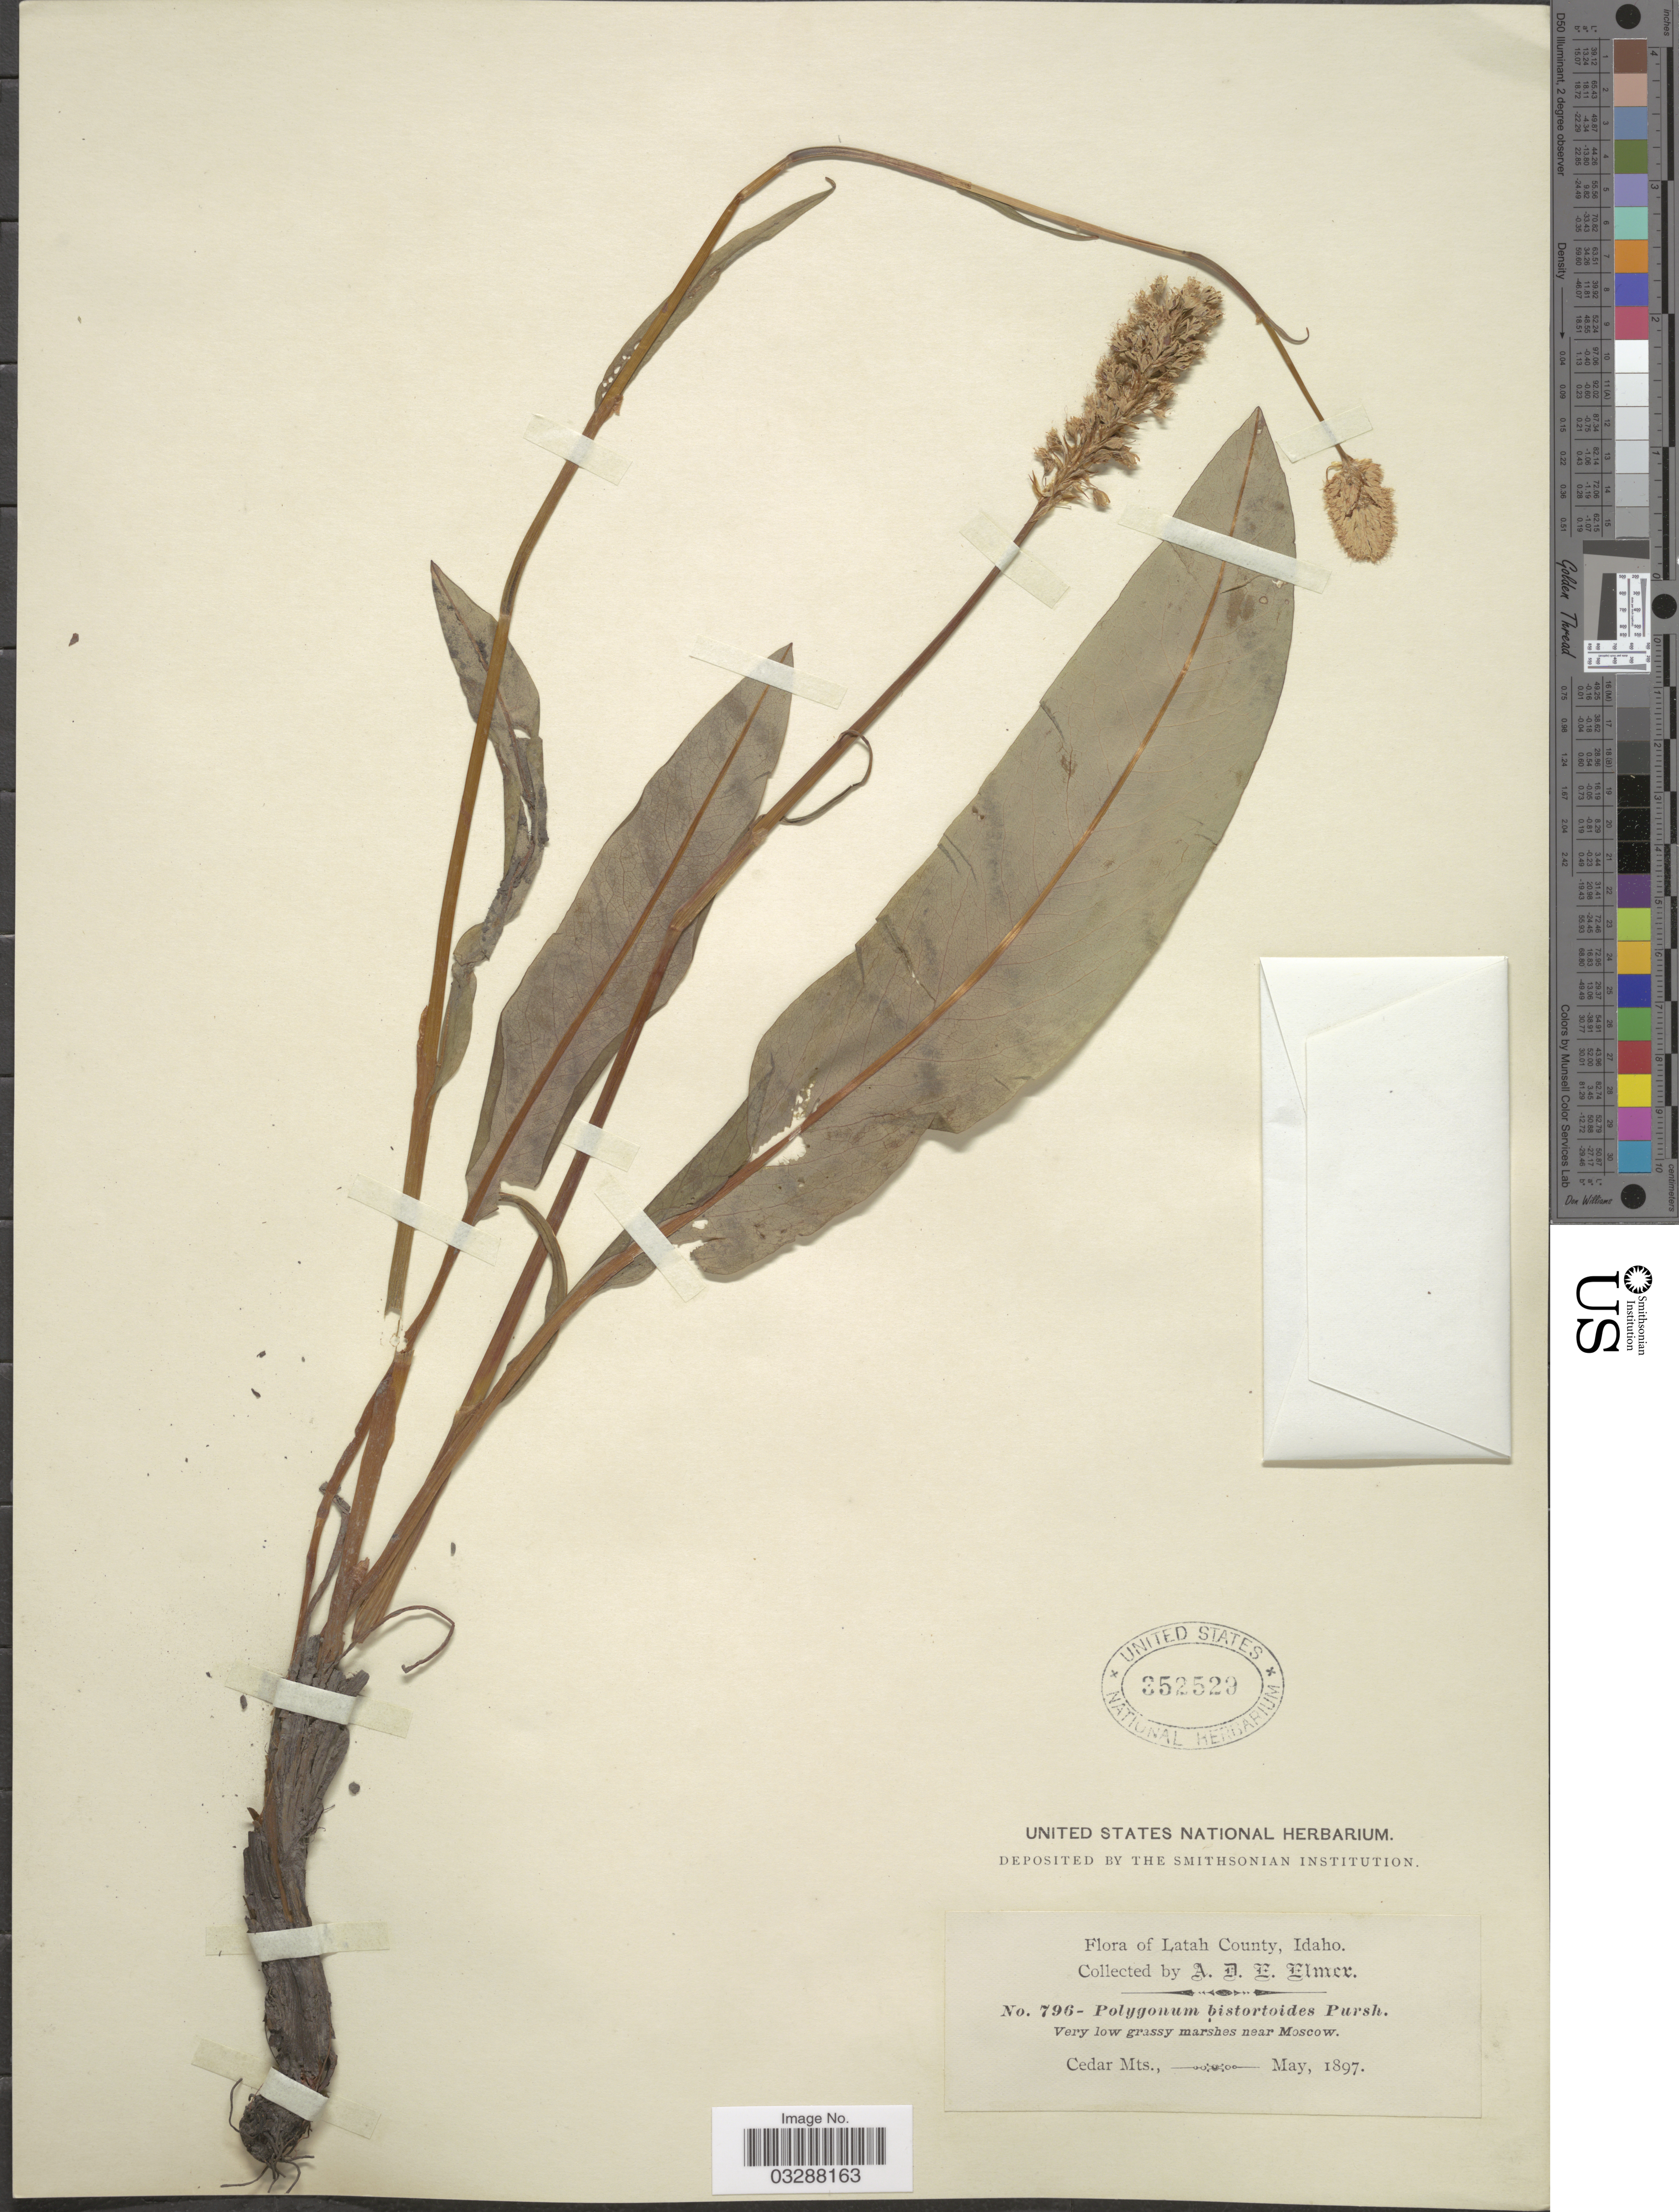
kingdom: Plantae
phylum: Tracheophyta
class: Magnoliopsida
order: Caryophyllales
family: Polygonaceae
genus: Bistorta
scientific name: Bistorta bistortoides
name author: (Pursh) Small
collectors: A. D. E. Elmer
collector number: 796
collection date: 1897-05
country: United States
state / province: Idaho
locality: Latah County. Very low grassy marshes near Moscow. Cedar Mts.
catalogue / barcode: US 352529